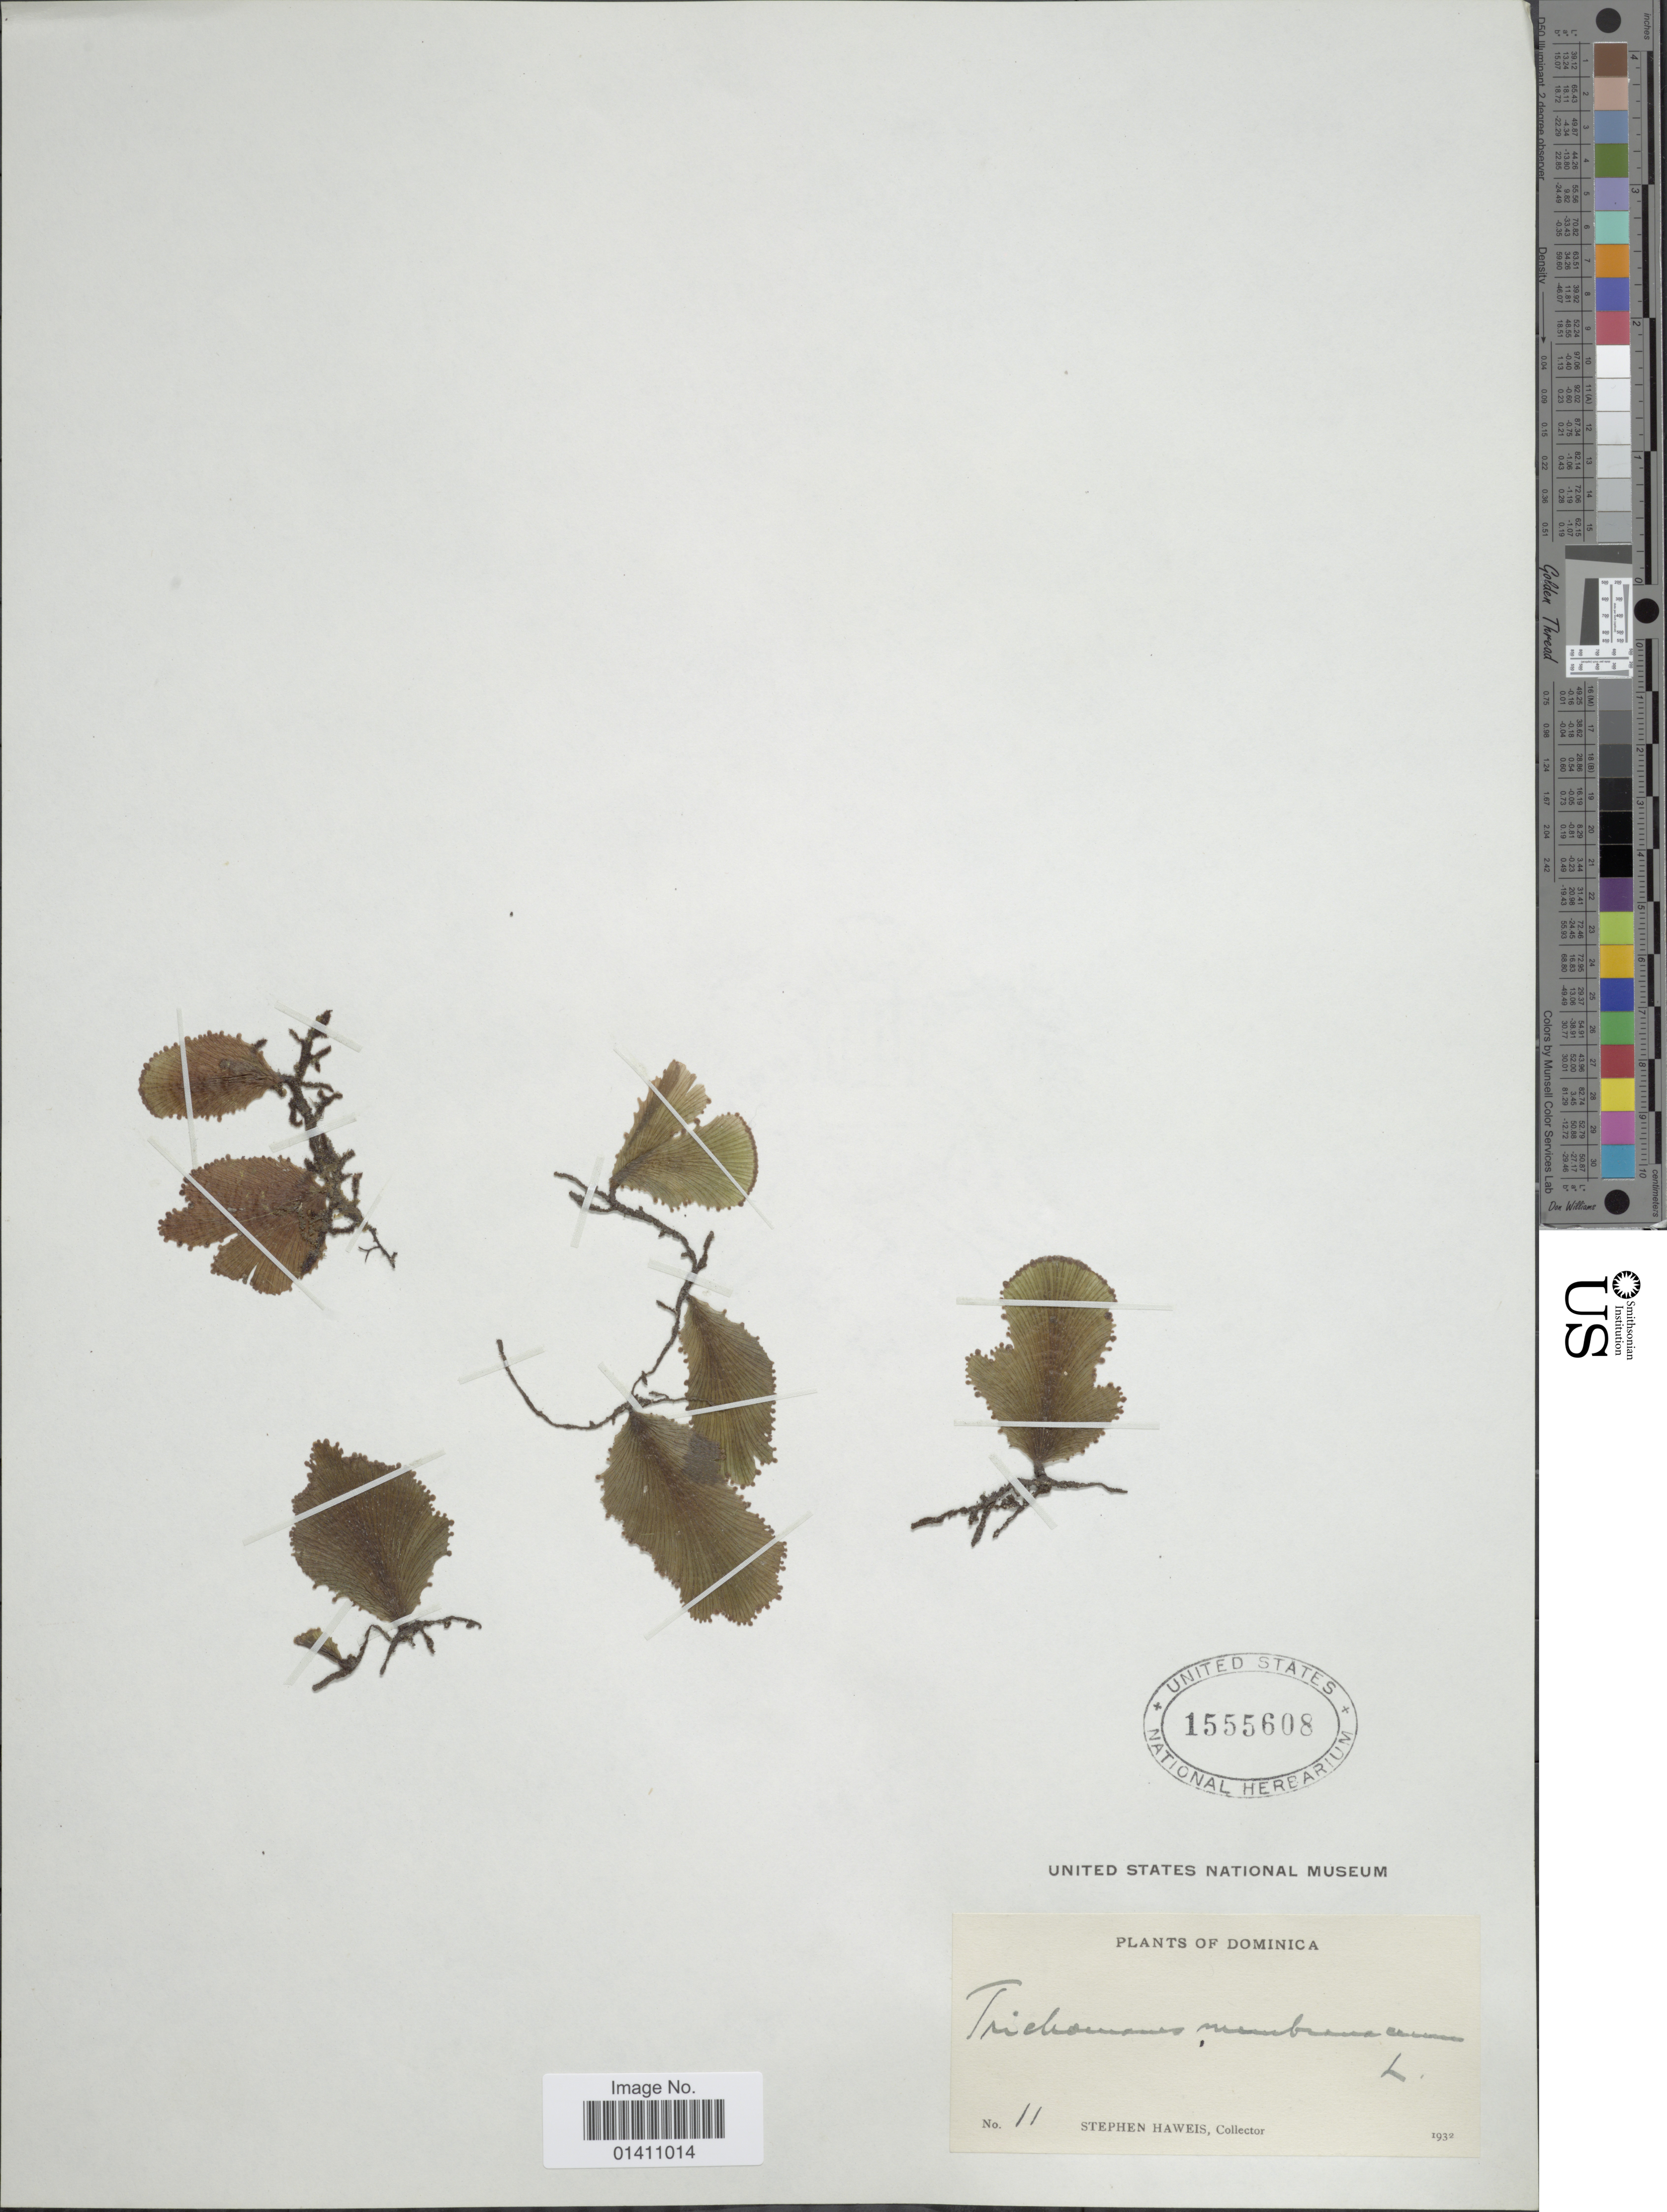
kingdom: Plantae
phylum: Tracheophyta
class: Polypodiopsida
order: Hymenophyllales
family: Hymenophyllaceae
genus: Didymoglossum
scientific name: Didymoglossum membranaceum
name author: (L.) Vareschi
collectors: S. Haweis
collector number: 11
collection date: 1932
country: Dominica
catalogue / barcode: US 1555608